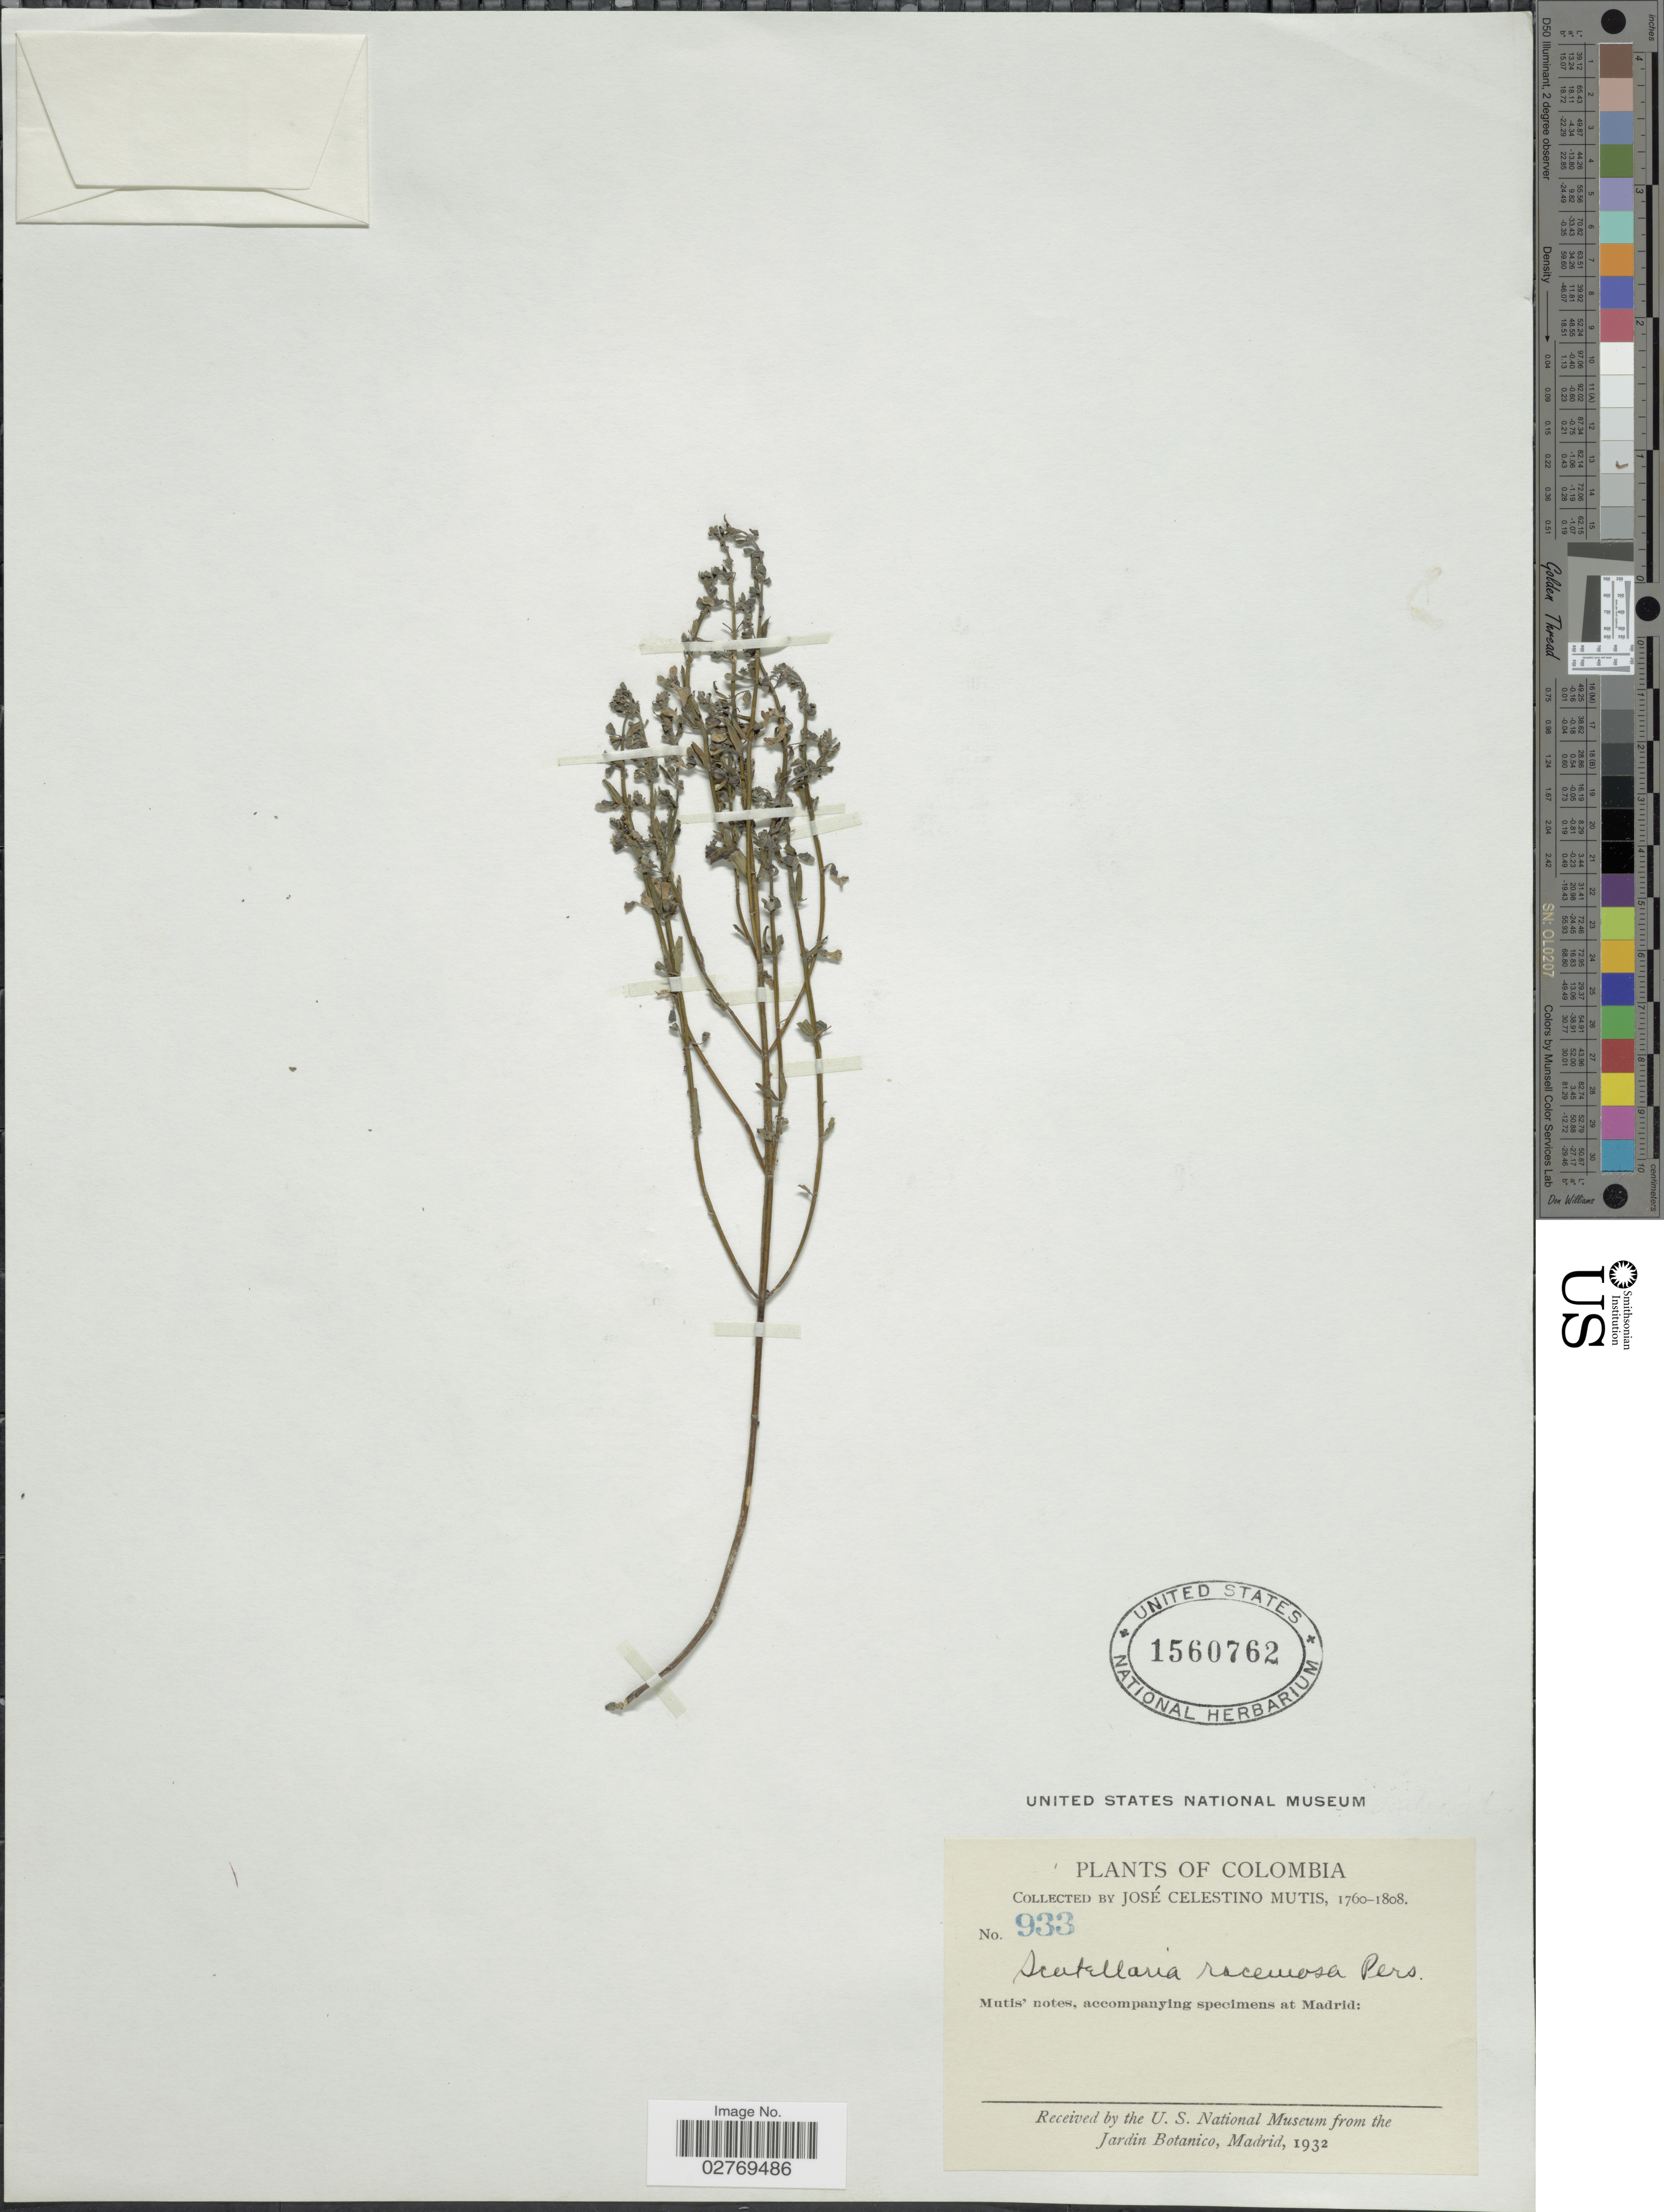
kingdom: Plantae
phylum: Tracheophyta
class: Magnoliopsida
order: Lamiales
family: Lamiaceae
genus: Scutellaria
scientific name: Scutellaria racemosa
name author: Pers.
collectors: J. C. B. Mutis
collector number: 933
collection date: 1760/1808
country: Colombia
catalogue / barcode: US 1560762